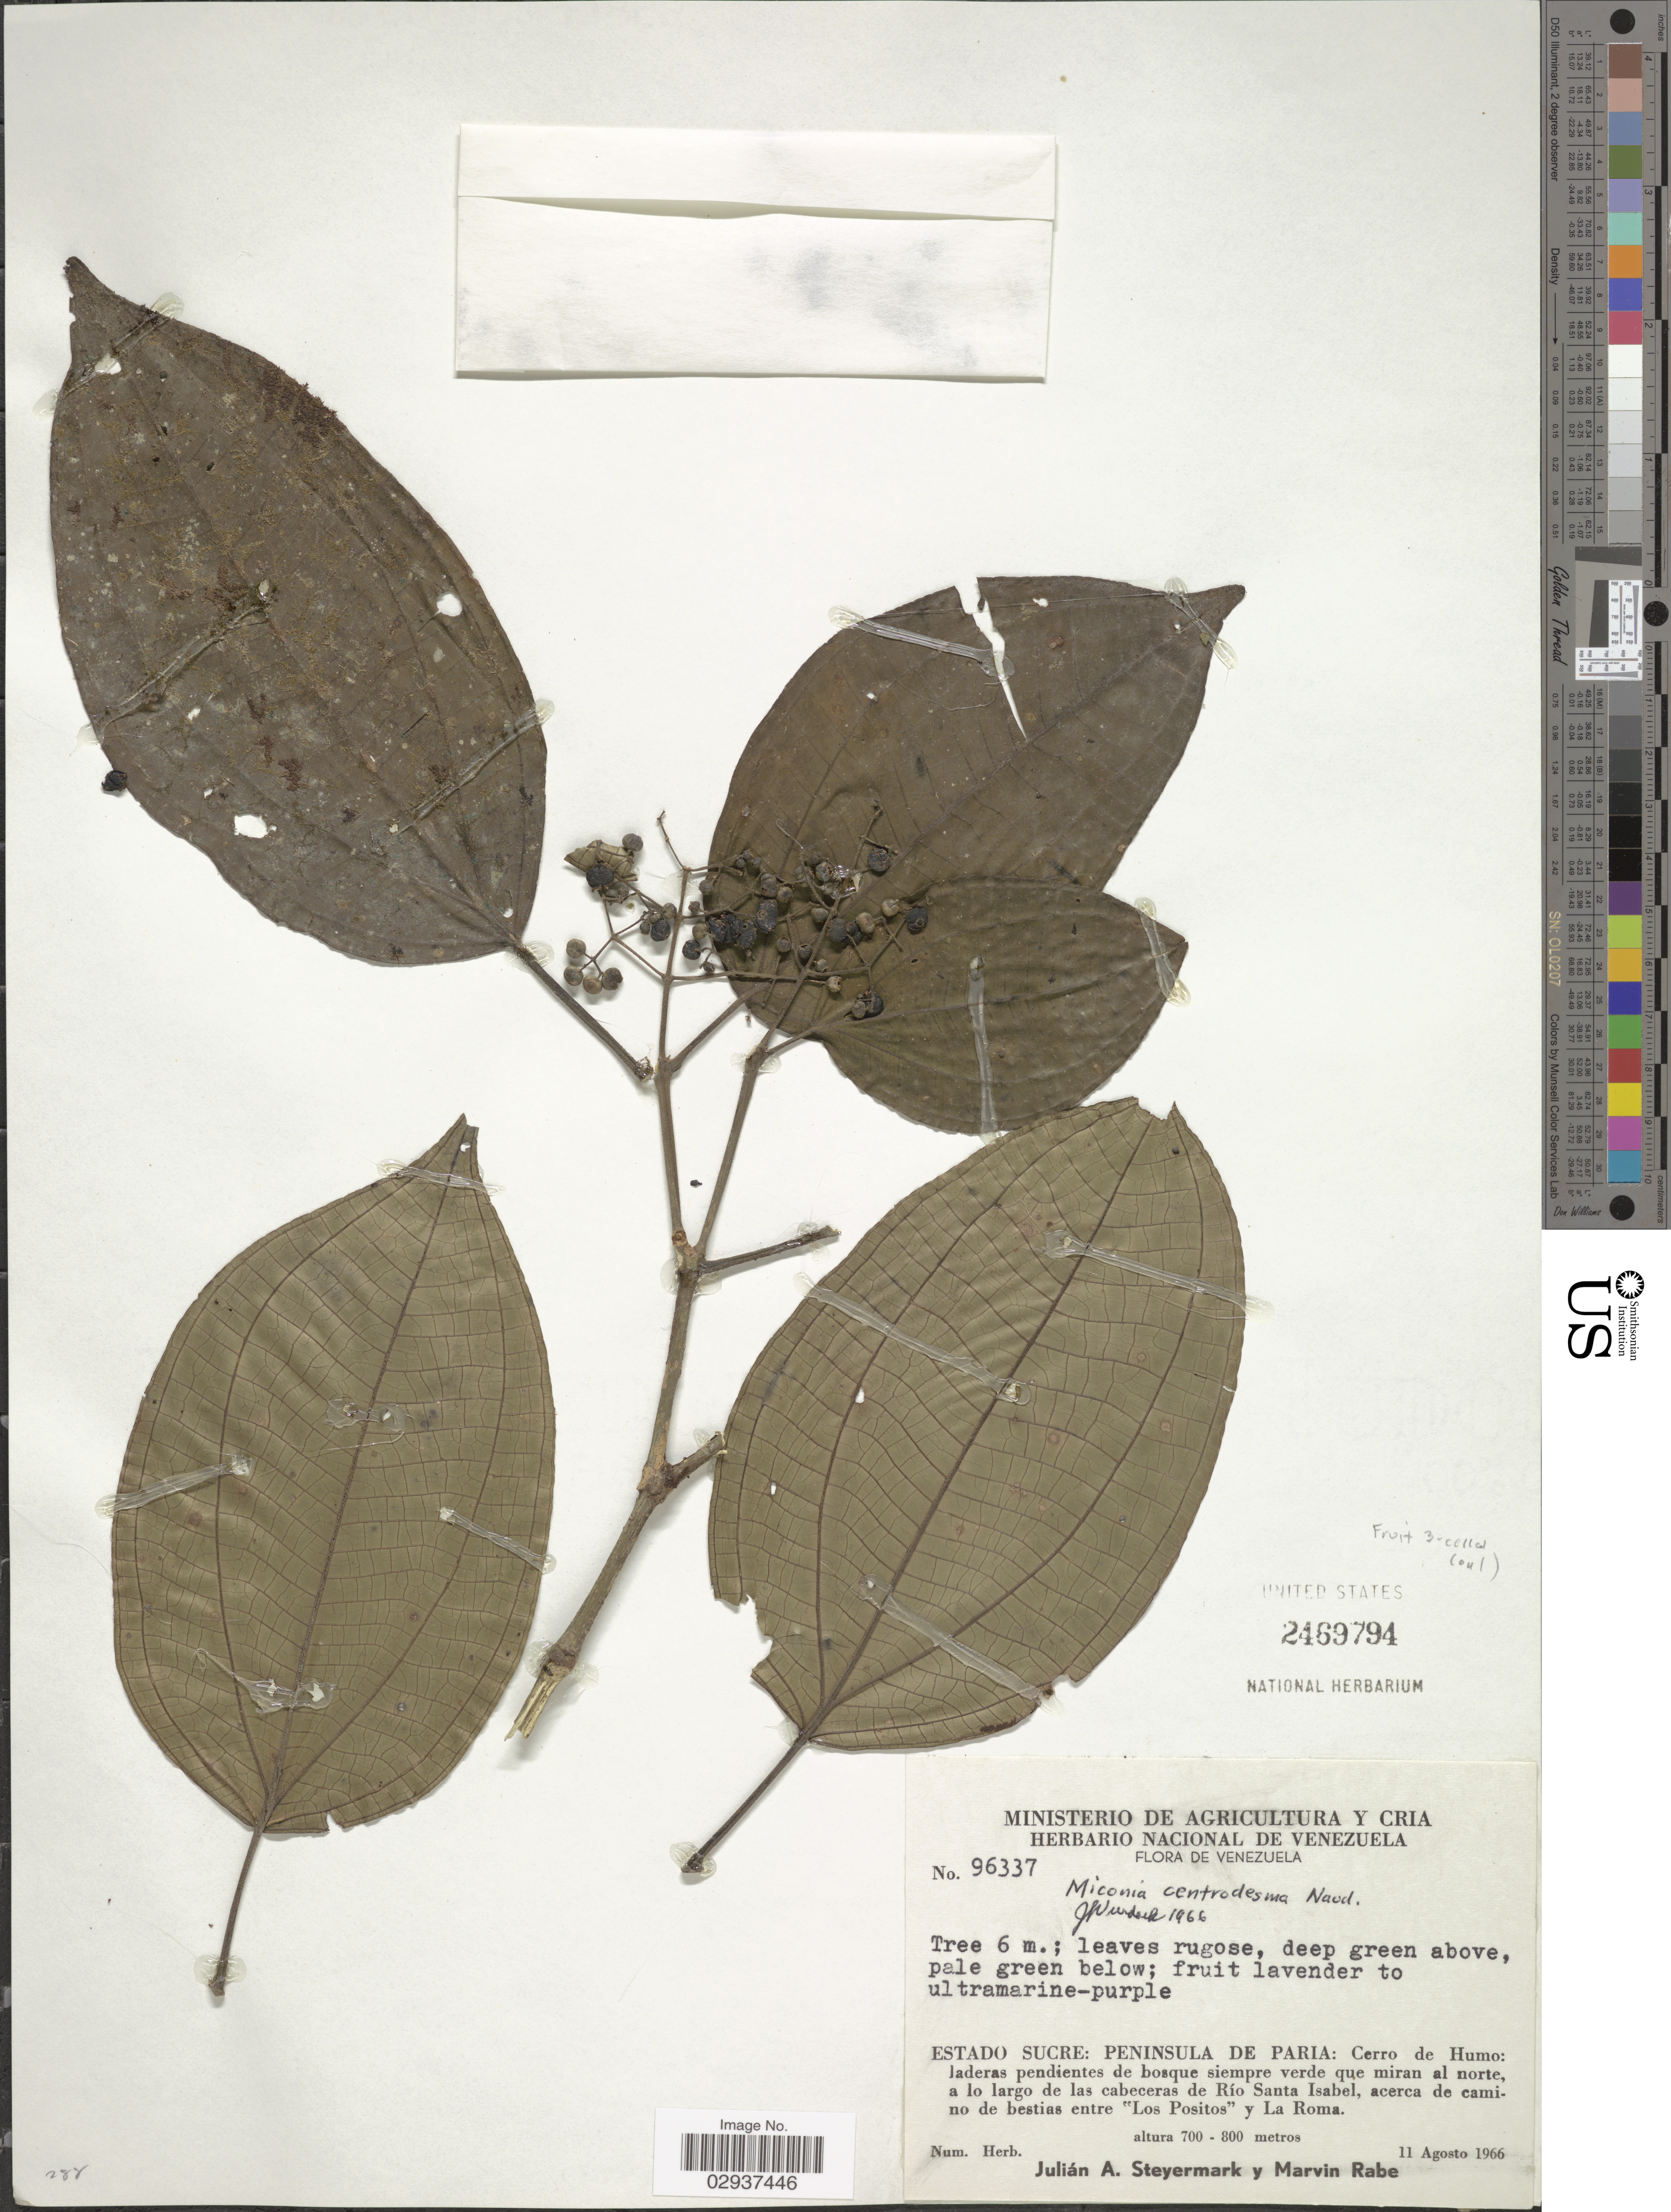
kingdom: Plantae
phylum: Tracheophyta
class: Magnoliopsida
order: Myrtales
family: Melastomataceae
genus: Miconia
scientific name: Miconia centrodesma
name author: Naudin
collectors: J. Steyermark & M. Rabe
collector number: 96337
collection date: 1966-08-11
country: Venezuela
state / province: Sucre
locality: Peninsula de Paria: Cerro de Humo: laderas pendientes de bosque siempre verde que miran al norte, a lo largo de las cabeceras de Río Santa Isabel, acerca de camino de bestias entre "Los Positos" y La Roma.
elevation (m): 700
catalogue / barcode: US 2469794